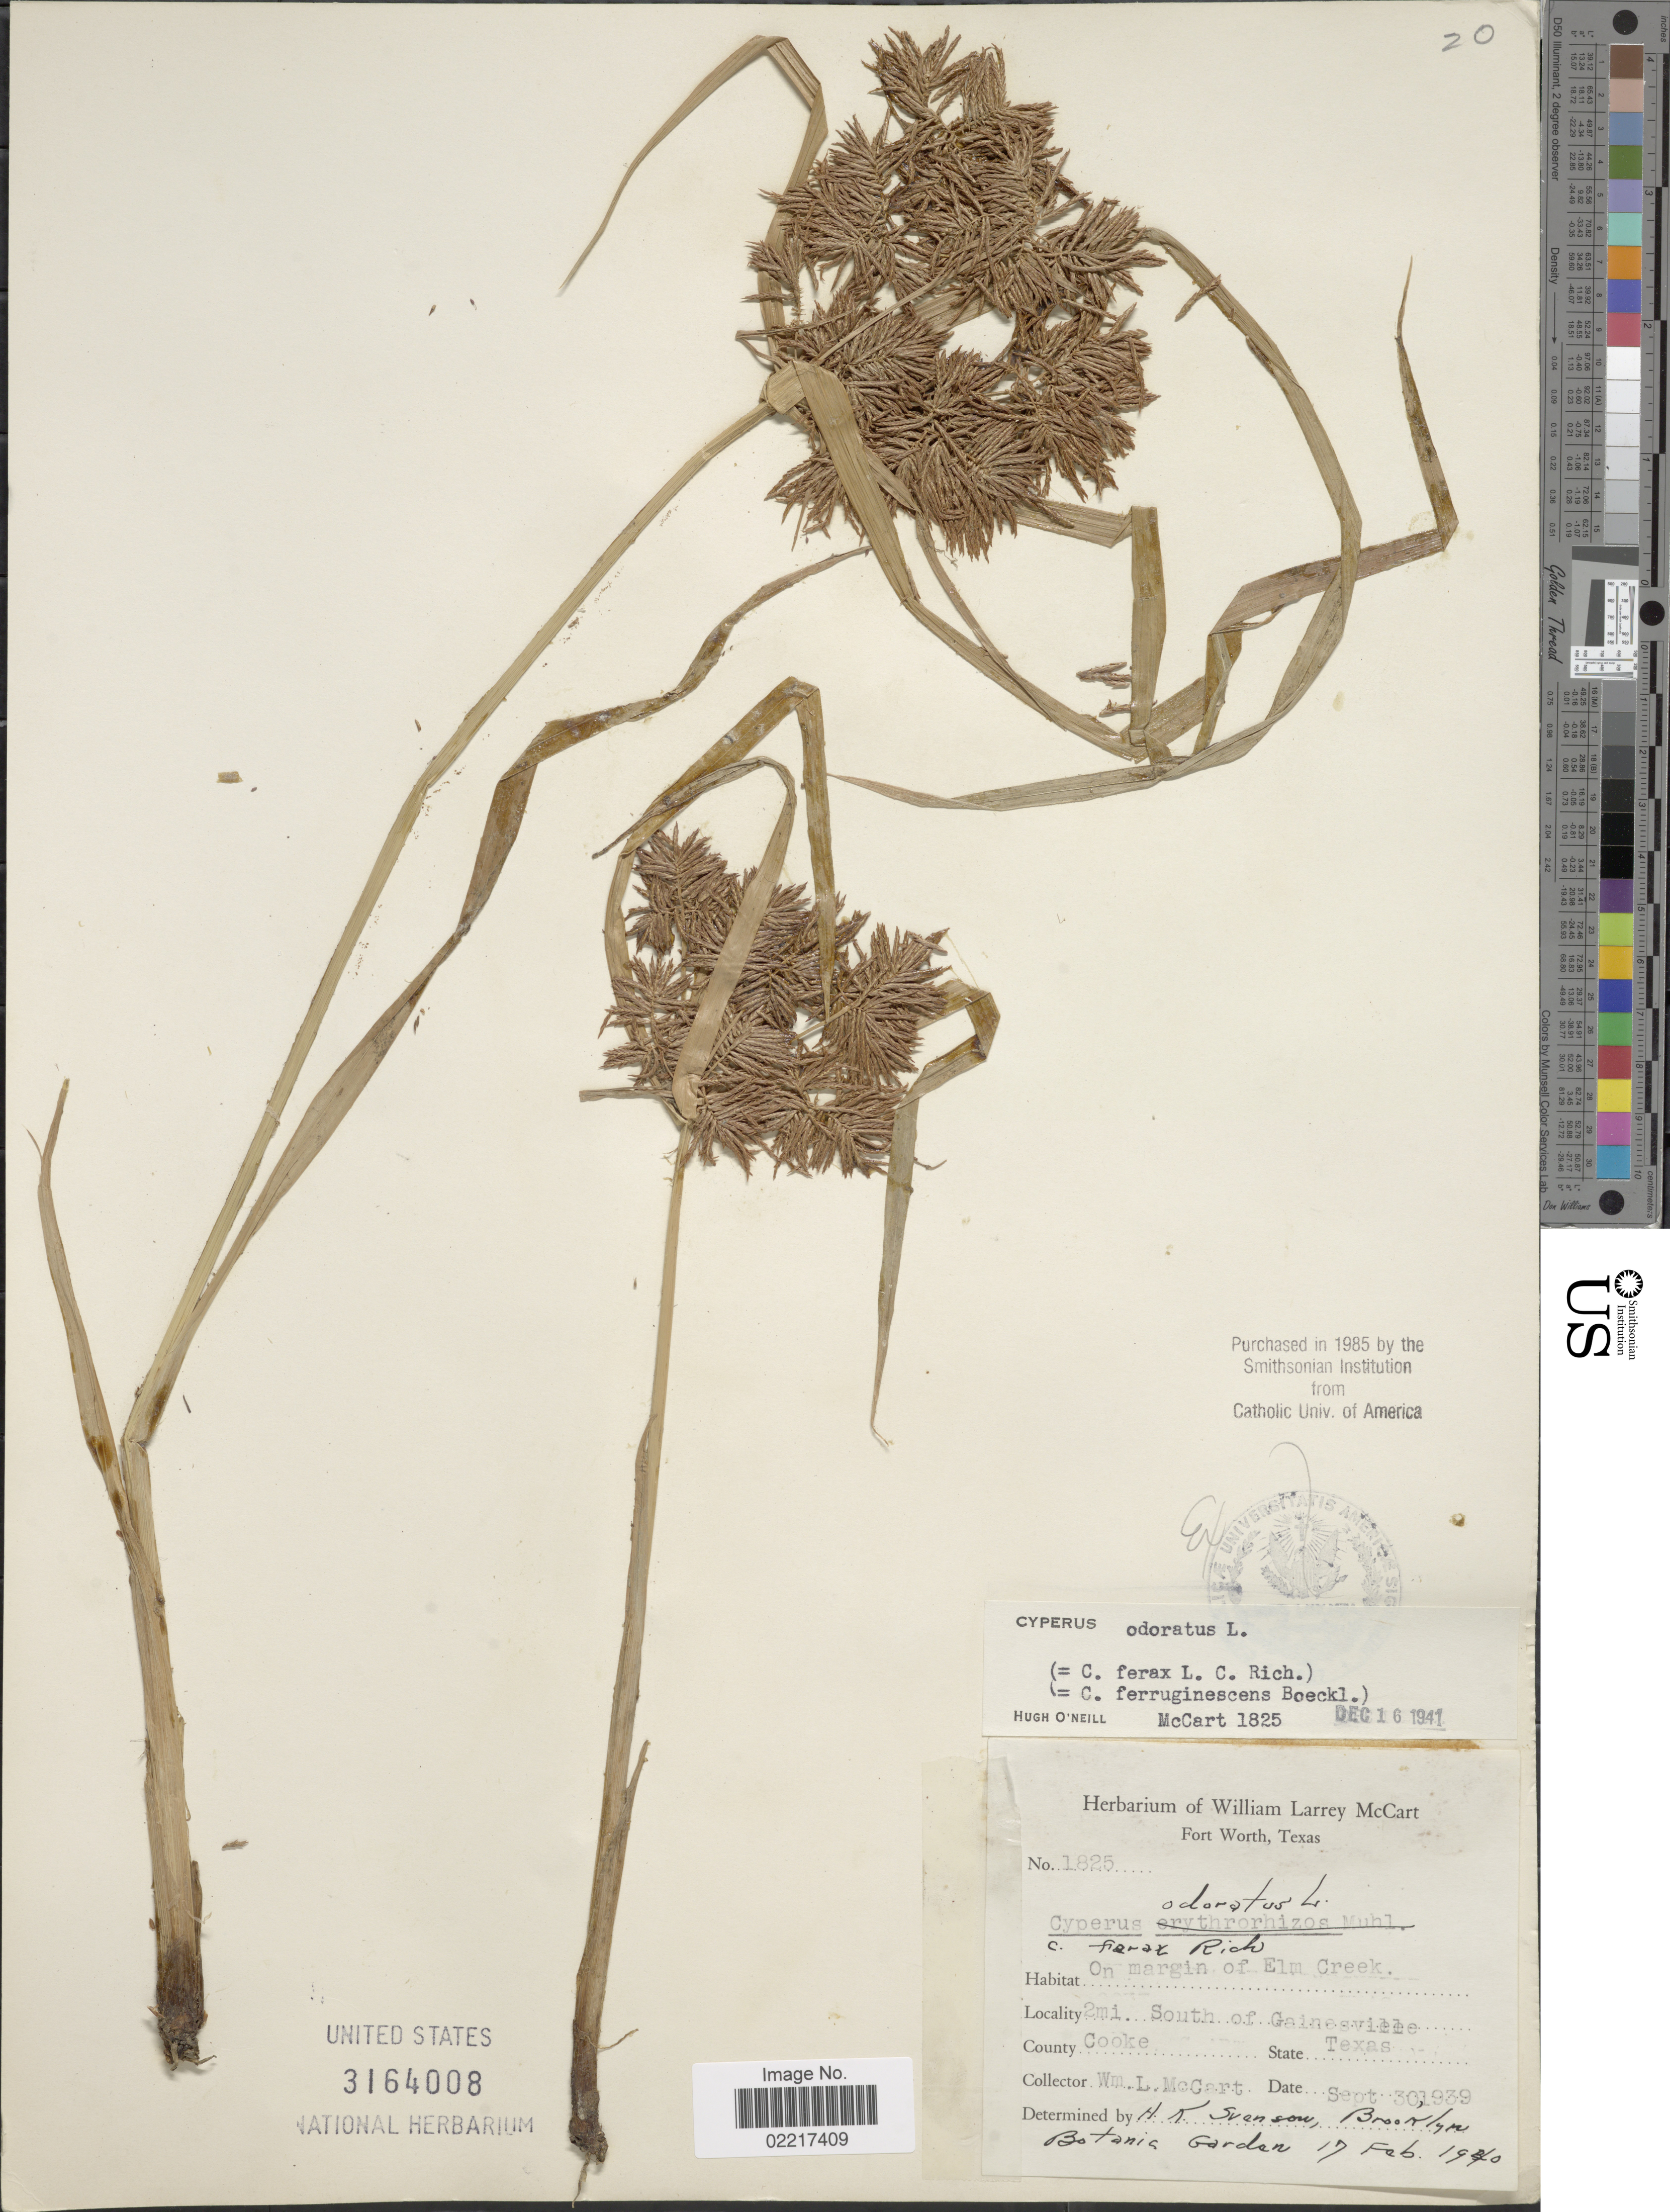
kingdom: Plantae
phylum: Tracheophyta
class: Liliopsida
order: Poales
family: Cyperaceae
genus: Cyperus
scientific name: Cyperus odoratus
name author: L.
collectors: W. McCart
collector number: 1825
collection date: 1939-09-30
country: United States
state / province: Texas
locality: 2 mi. South of Gainesville, County Cooke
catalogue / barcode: US 3164008